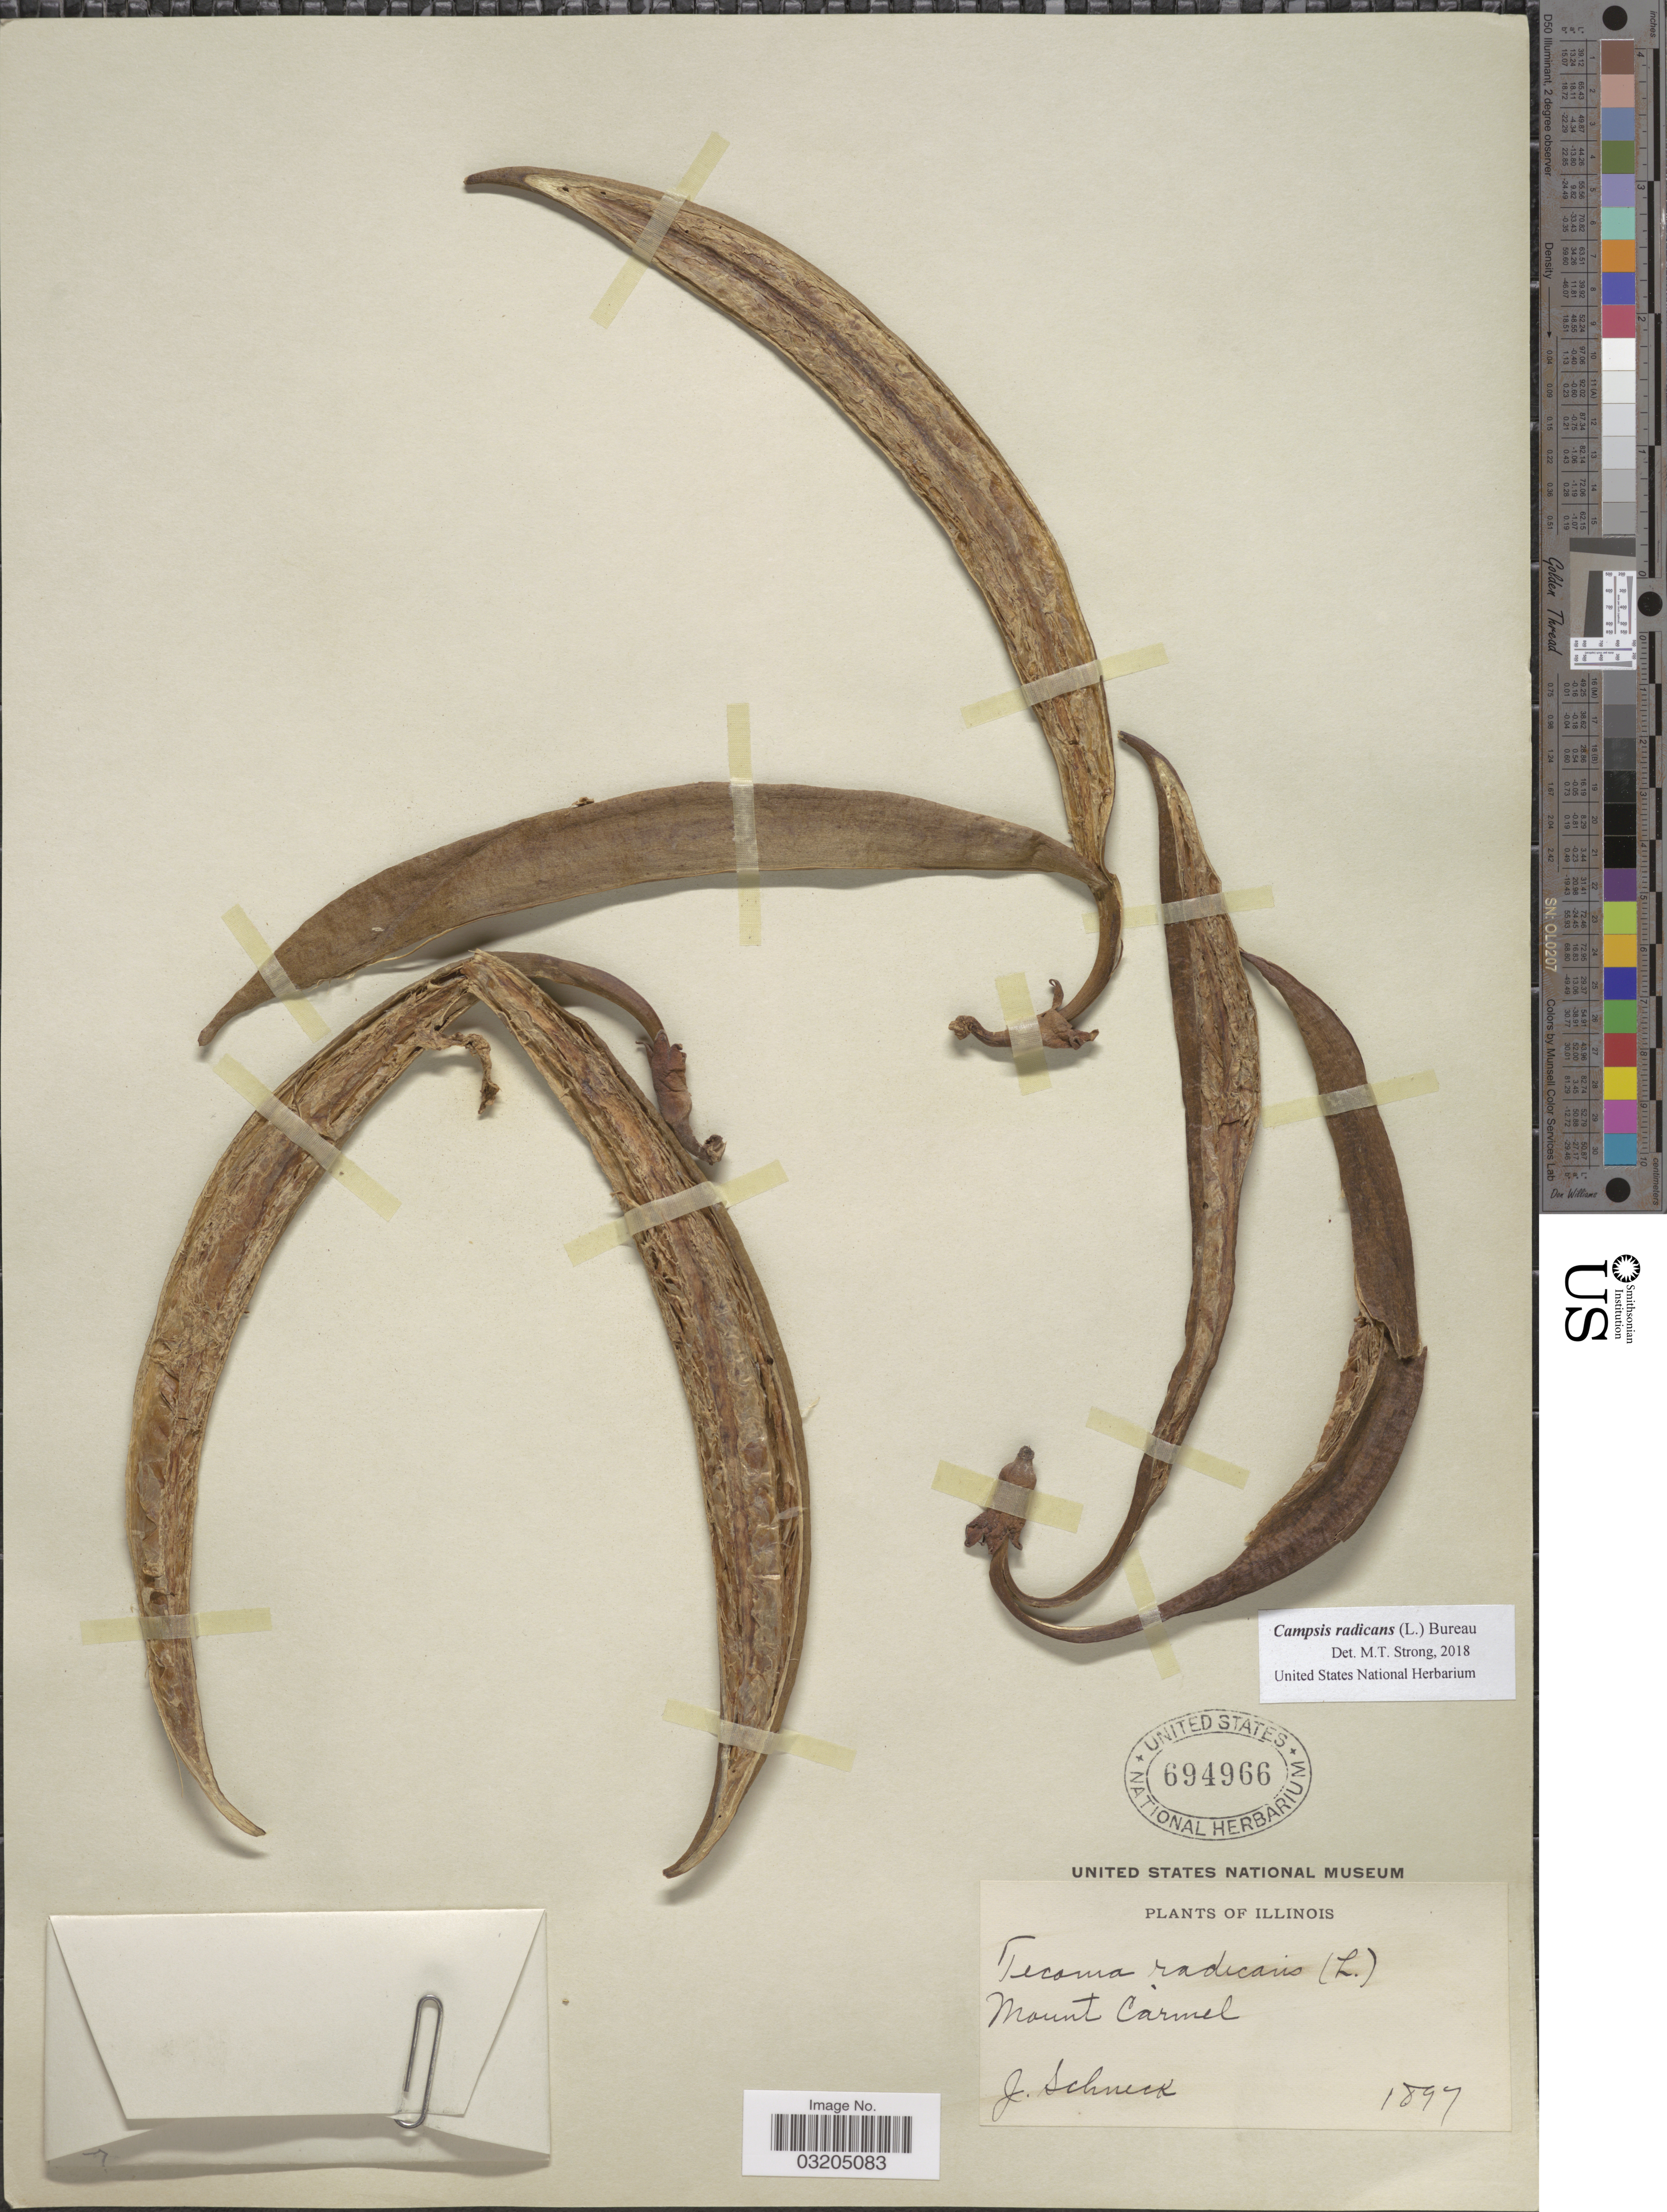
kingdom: Plantae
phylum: Tracheophyta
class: Magnoliopsida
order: Lamiales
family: Bignoniaceae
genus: Campsis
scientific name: Campsis radicans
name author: (L.) Seem.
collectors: J. Schneck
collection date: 1897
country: United States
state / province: Illinois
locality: Mount Carmel.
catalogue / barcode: US 694966